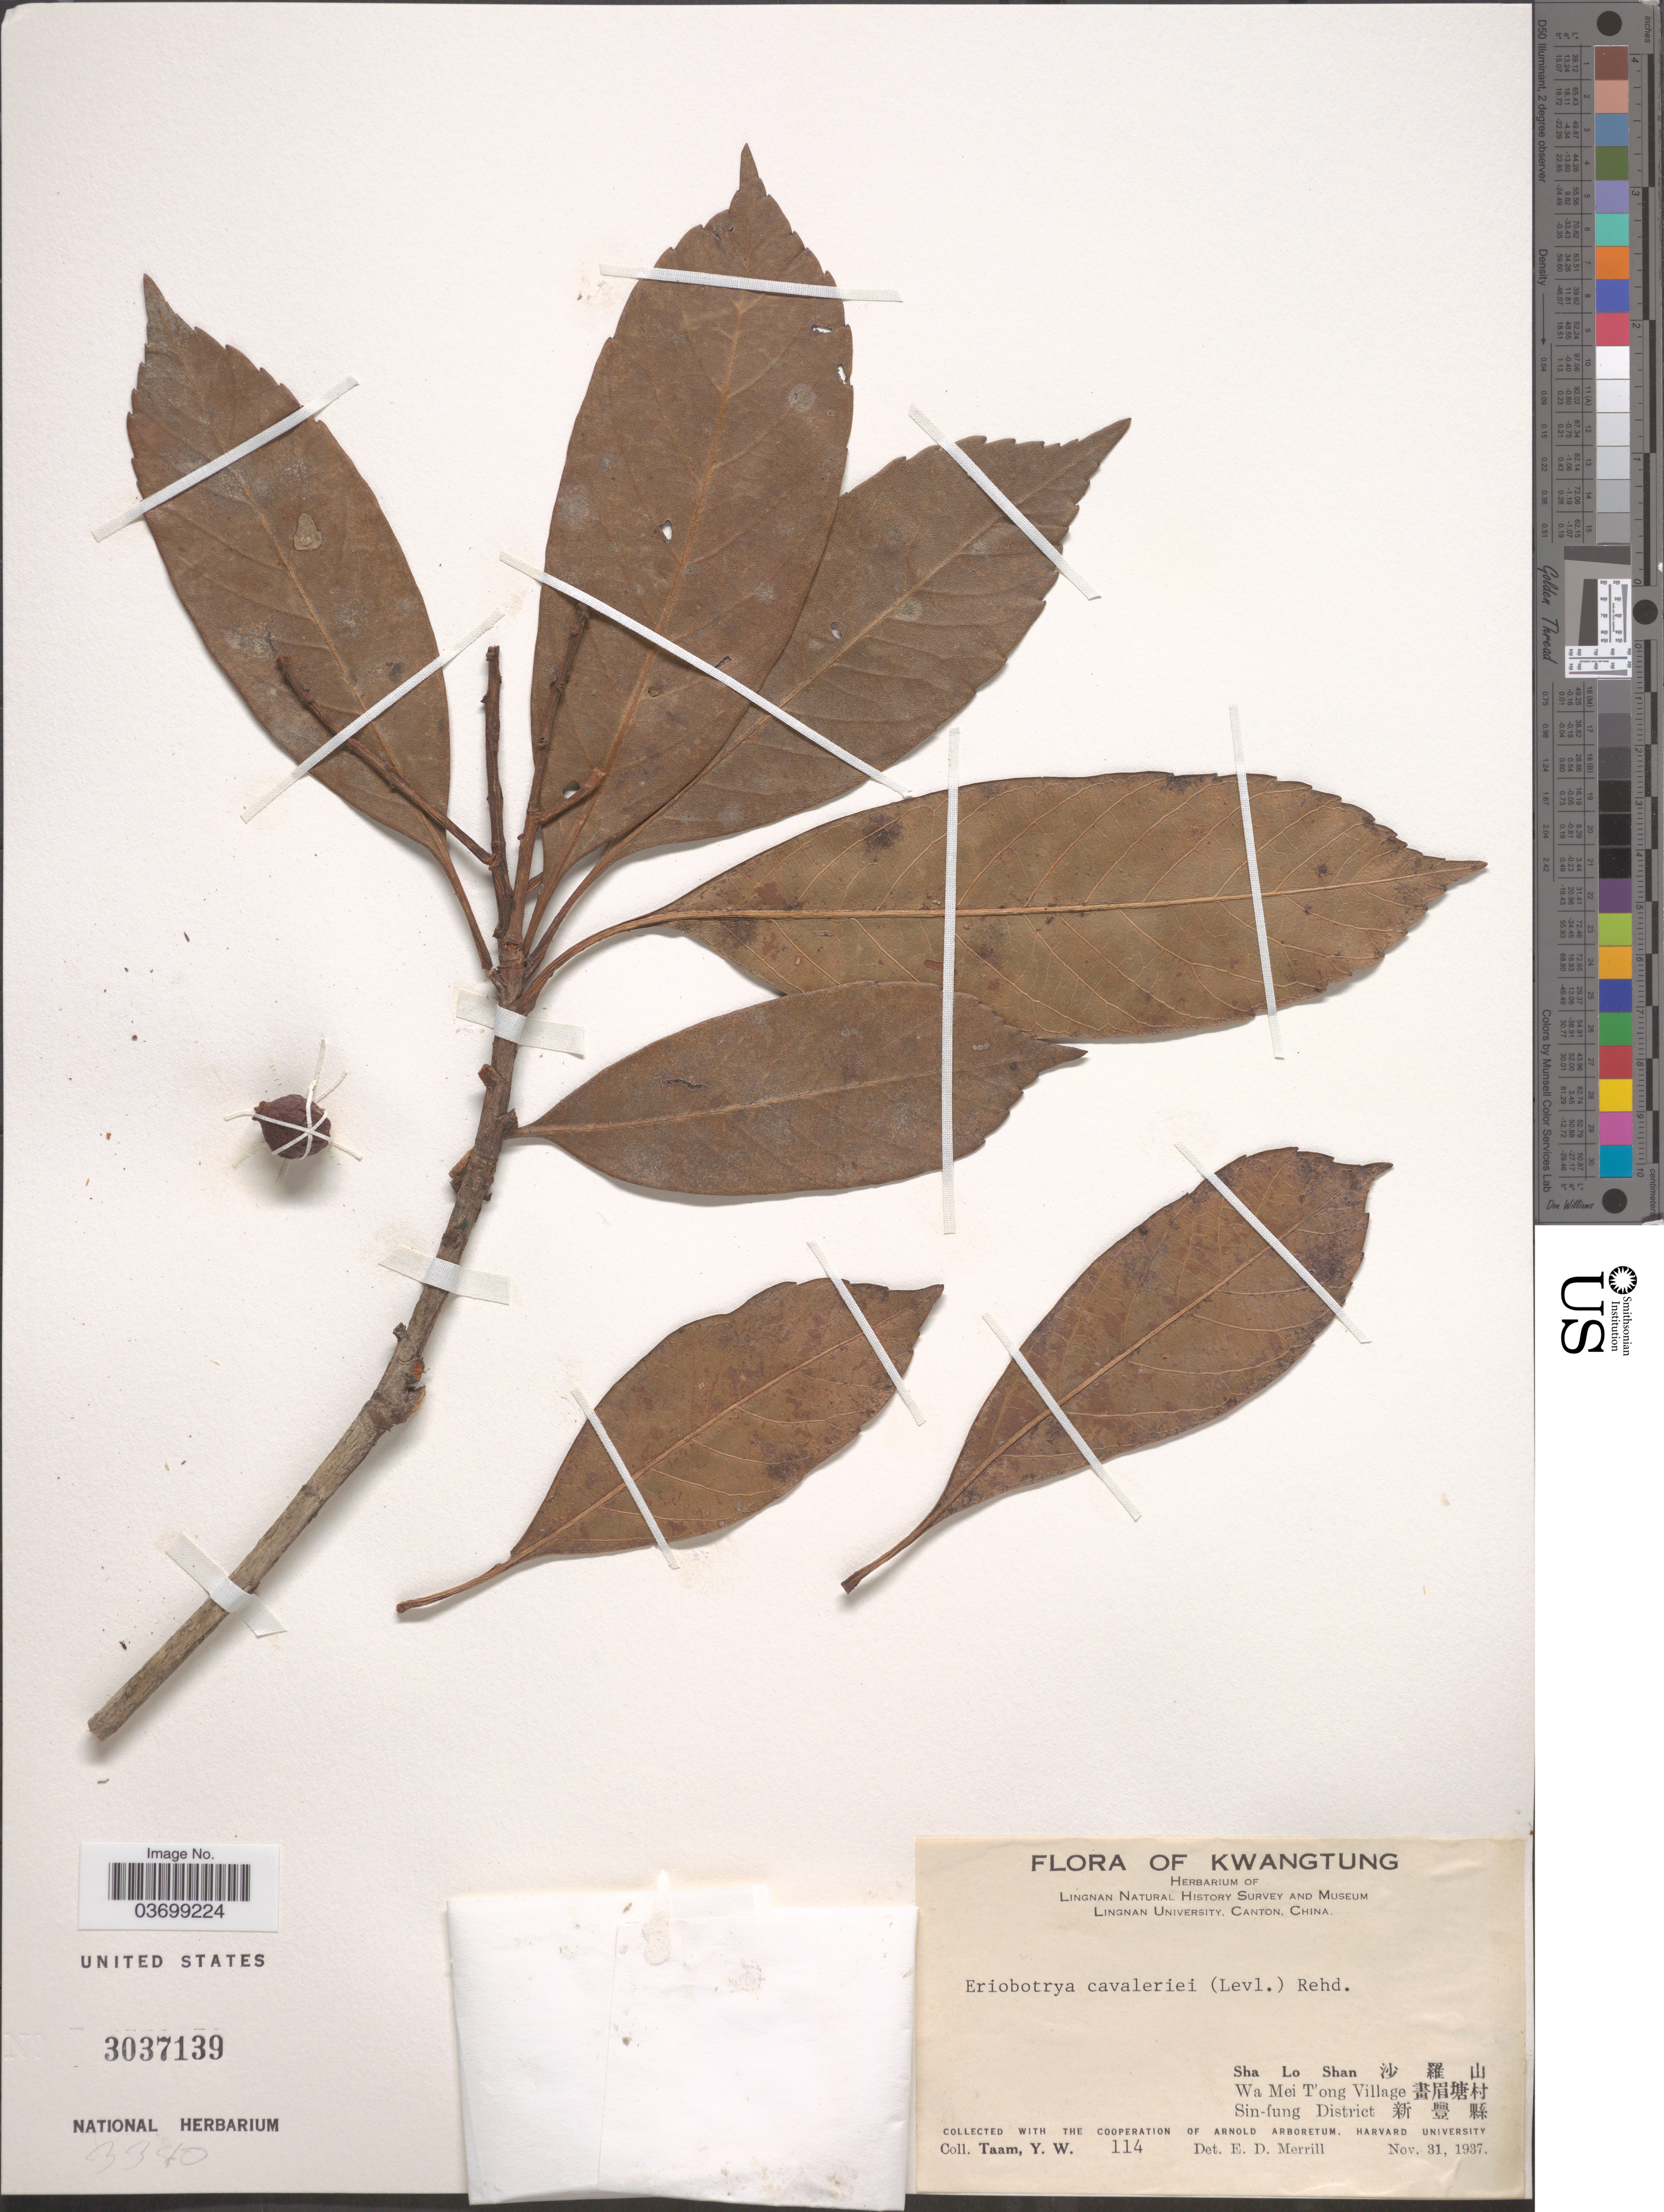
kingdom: Plantae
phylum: Tracheophyta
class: Magnoliopsida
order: Rosales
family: Rosaceae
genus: Rhaphiolepis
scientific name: Rhaphiolepis cavaleriei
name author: (H. Lév.) B.B. Liu & J. Wen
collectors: Y. W. Taam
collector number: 114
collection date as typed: Nov. 31, 1937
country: China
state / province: Guangdong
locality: Kwangtung. Sha Lo Shan X. Wa Mei T'ong Village X. Sin-fung District X.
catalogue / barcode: US 3037139